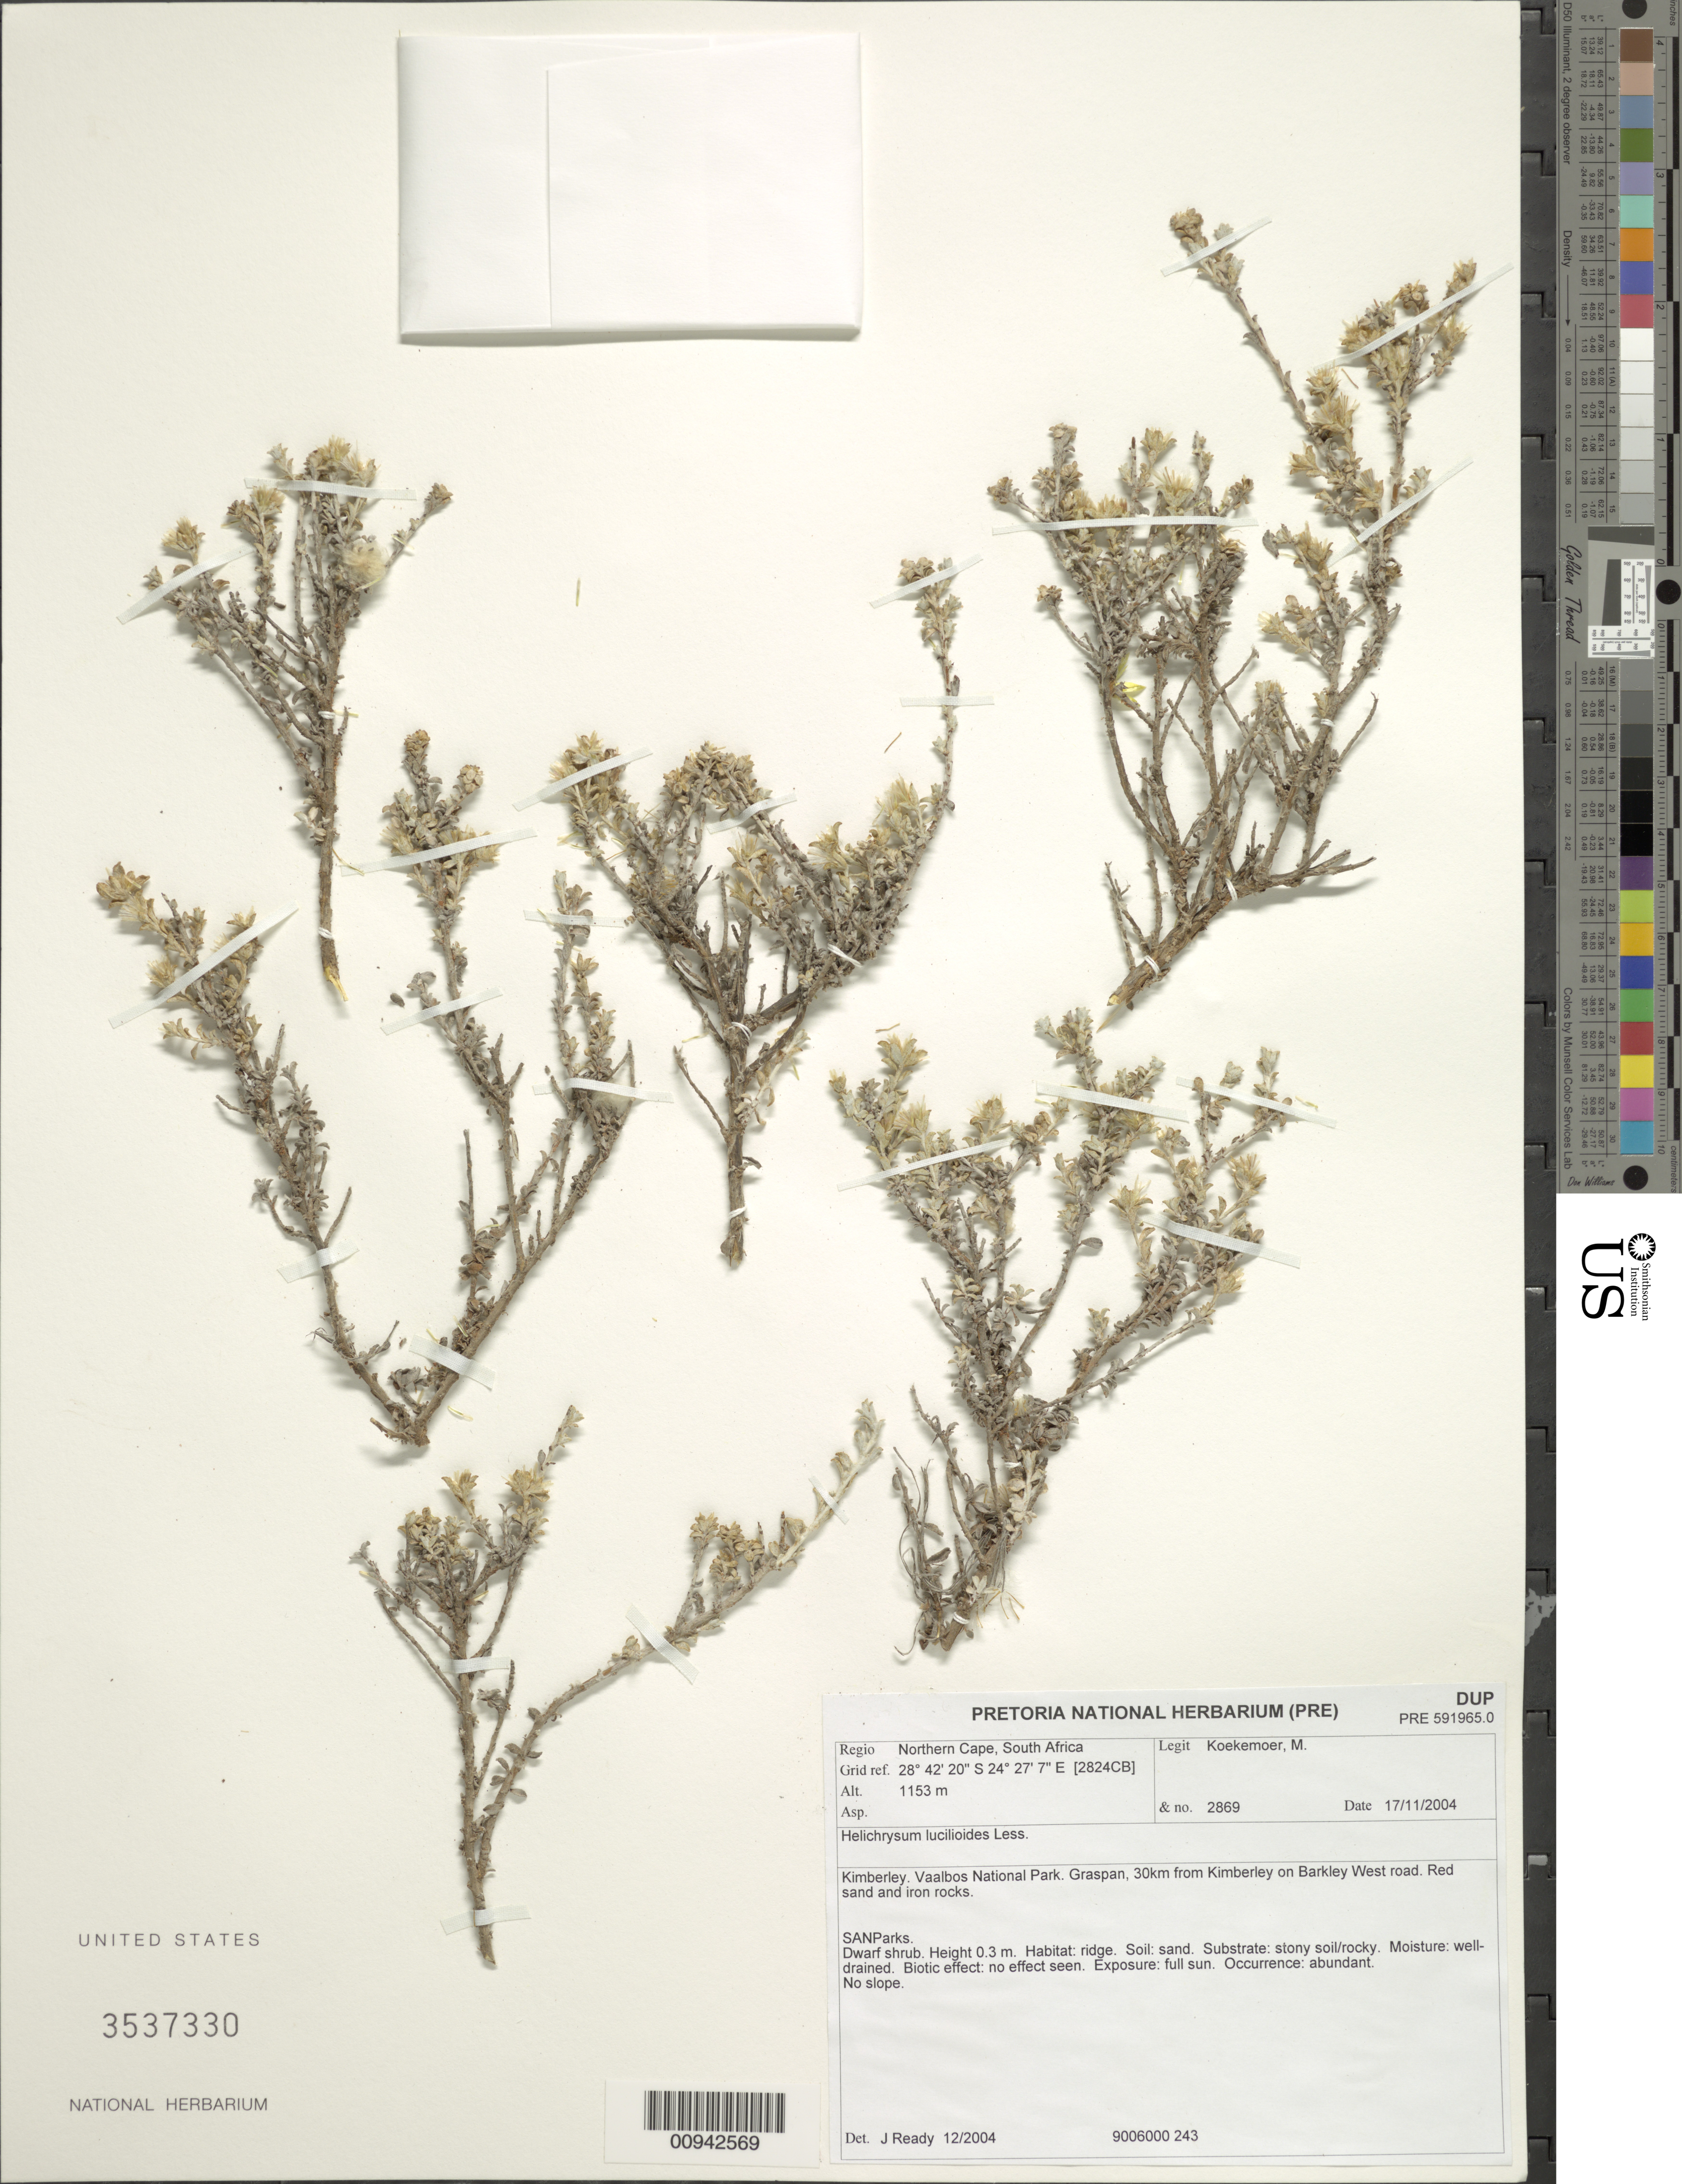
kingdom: Plantae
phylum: Tracheophyta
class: Magnoliopsida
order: Asterales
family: Asteraceae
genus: Helichrysum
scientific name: Helichrysum lucilioides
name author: Less.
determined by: Ready, J.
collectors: M. Koekemoer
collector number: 2869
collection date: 2004-11-17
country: South Africa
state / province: Northern Cape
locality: Kimberley. Vaalbos National Park. Graspan, 30km from Kimberley on Barkley West road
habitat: Red sand and iron rocks. Ridge, sand, stony soil. Well-drained. Full-sun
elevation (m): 1153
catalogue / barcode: US 3537330